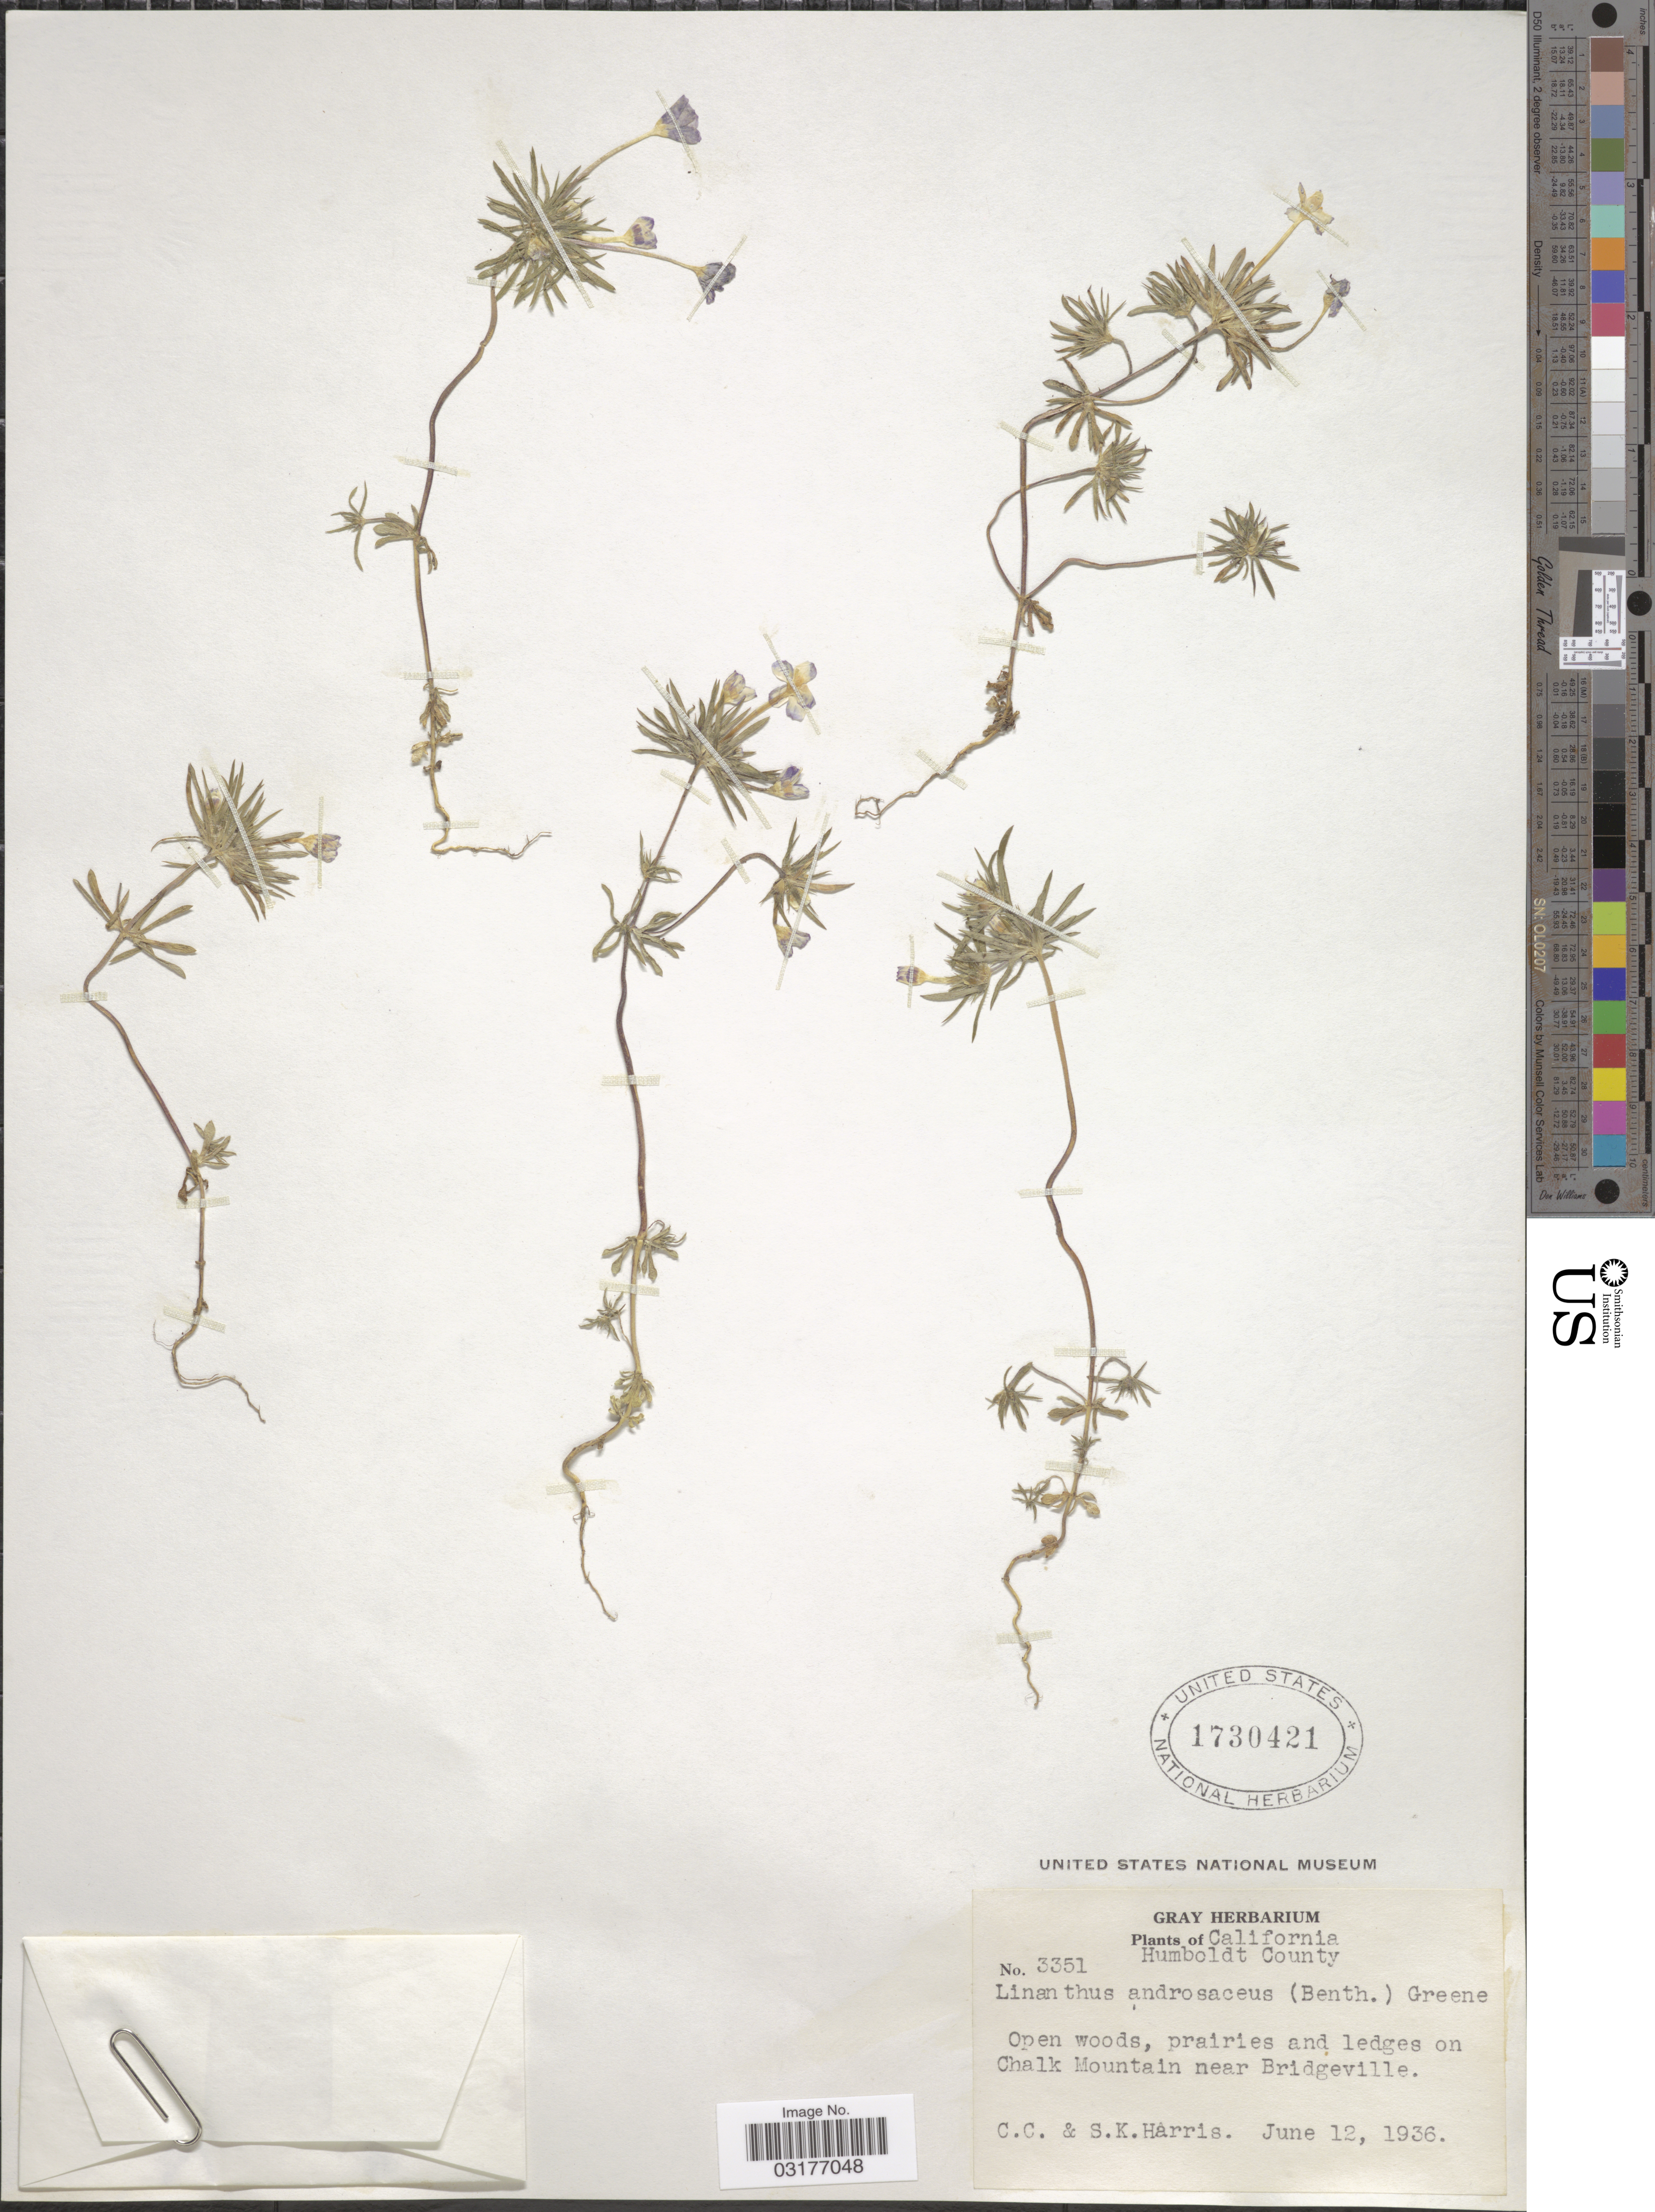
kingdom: Plantae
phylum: Tracheophyta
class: Magnoliopsida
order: Ericales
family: Polemoniaceae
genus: Leptosiphon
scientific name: Leptosiphon androsaceus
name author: Benth.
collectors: C. C. Harris & S. K. Harris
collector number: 3351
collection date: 1936-06-12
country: United States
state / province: California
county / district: Humboldt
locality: Humboldt County. Chalk Mountain near Bridgeville.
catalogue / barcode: US 1730421